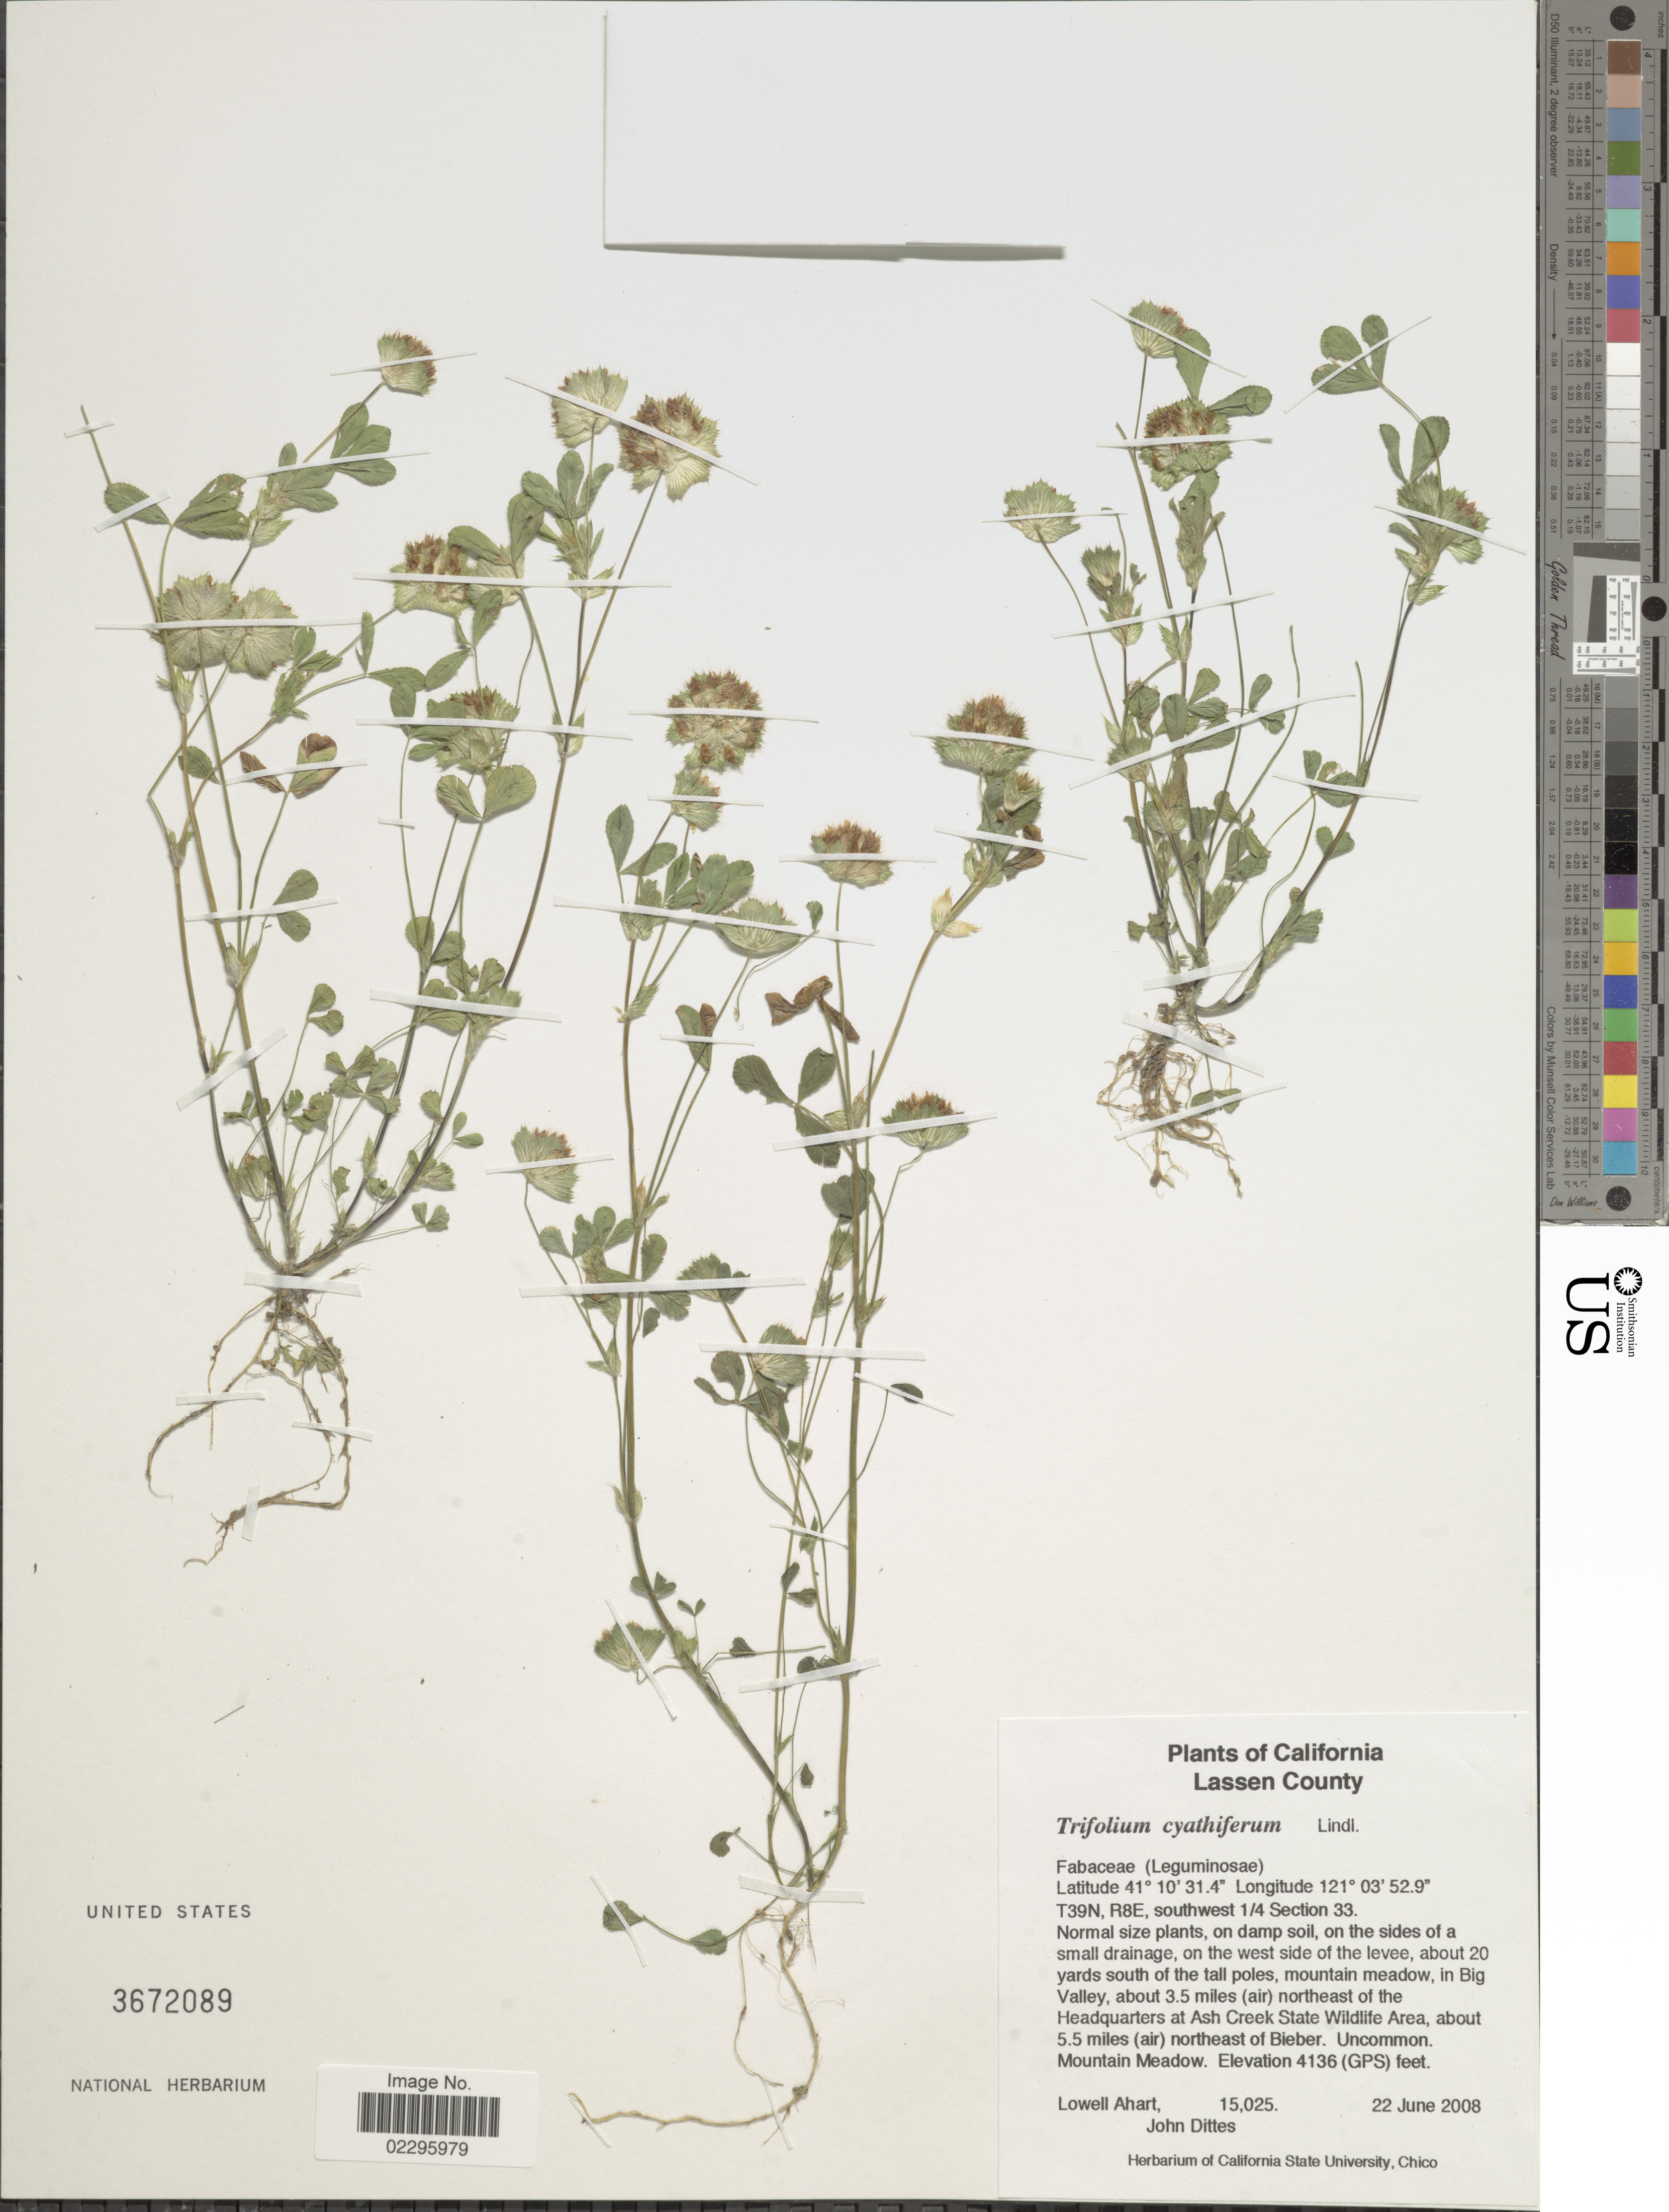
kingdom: Plantae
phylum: Tracheophyta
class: Magnoliopsida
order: Fabales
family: Fabaceae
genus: Trifolium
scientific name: Trifolium cyathiferum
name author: Lindl.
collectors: L. Ahart & J. Dittes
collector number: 15025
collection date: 2008-06-22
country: United States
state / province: California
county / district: Lassen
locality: Lassen County, T39N, R8E, southwest 1/4 Section 363, on the sides of a small drainage, on the west side of the levee, about 20 yards south of the tall poles, mountain meadow, in Big Valley, about 3.5 miles (air) northeast of the Headquarters at Ash Creek State Wildlife Area, about 5.5 miles (air) northeast of Bieber, Mountain Meadow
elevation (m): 1261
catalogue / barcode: US 3672089